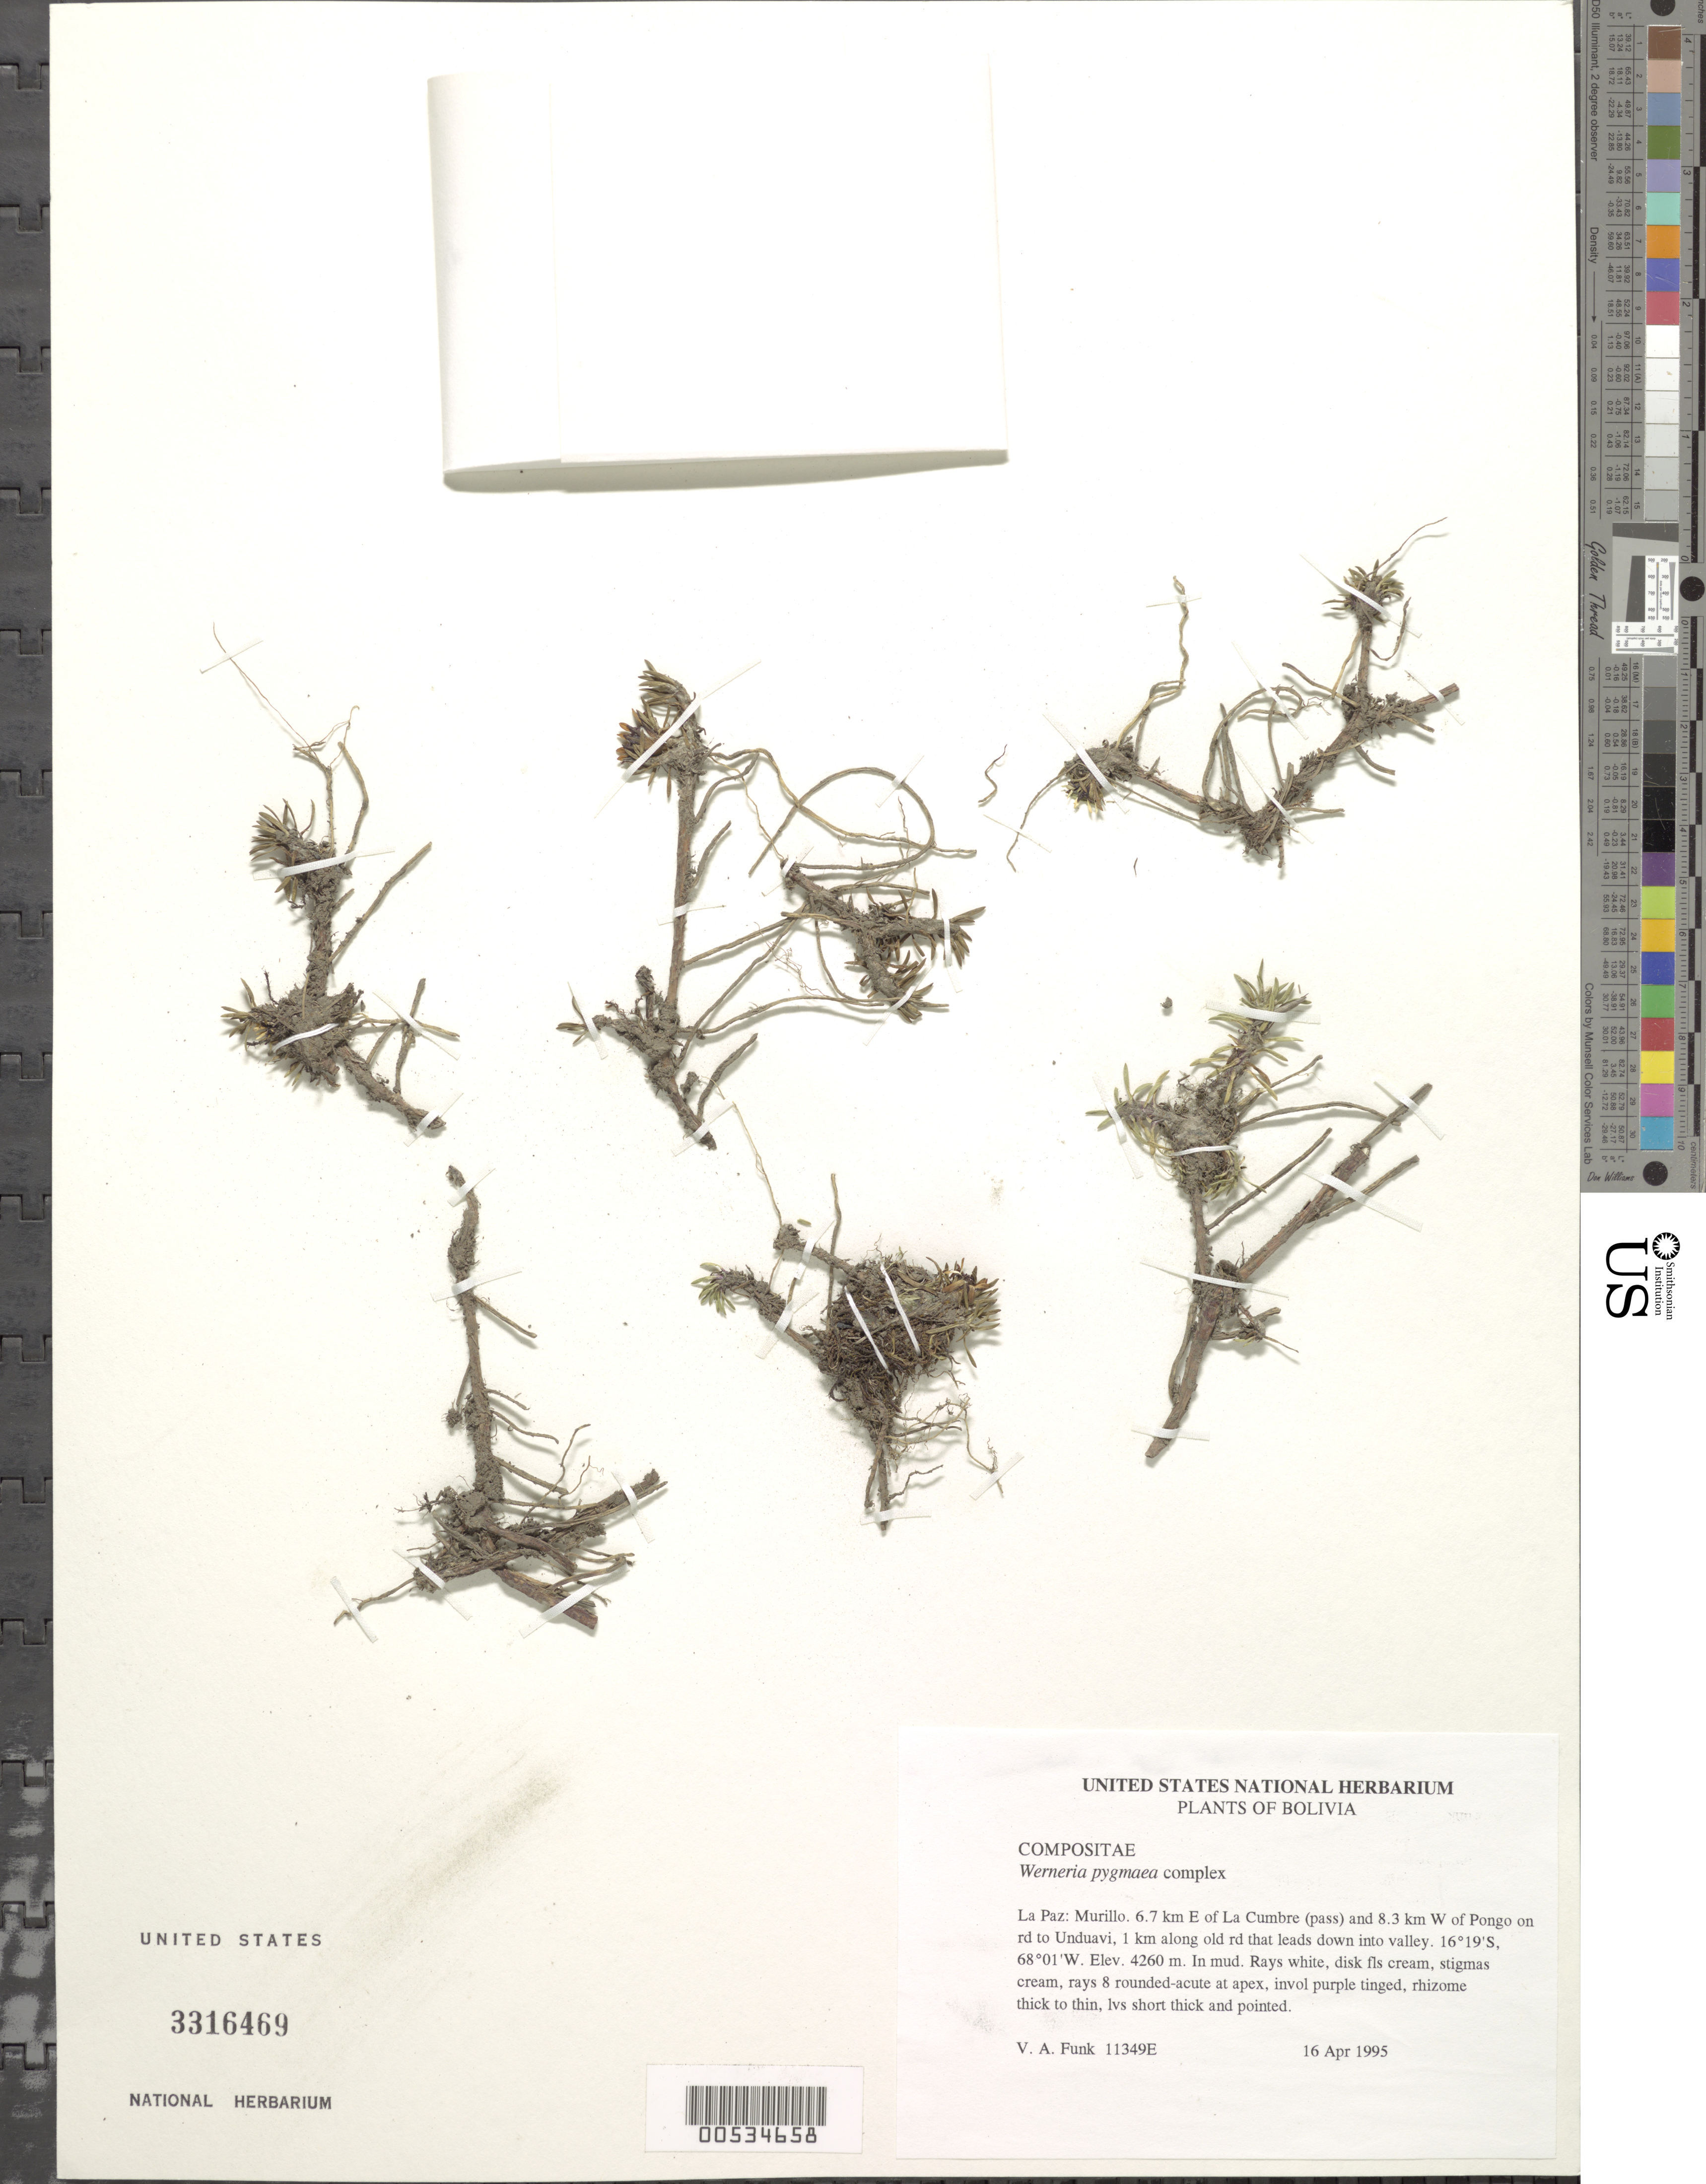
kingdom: Plantae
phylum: Tracheophyta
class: Magnoliopsida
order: Asterales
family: Asteraceae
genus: Werneria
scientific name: Werneria pygmaea complex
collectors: V. Funk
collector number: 11349E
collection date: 1995-04-16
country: Bolivia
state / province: La Paz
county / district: Murillo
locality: La Cumbre (pass), 6.7 km E of and 8.3 km W of Pongo on rd to Unduavi, 1 km along old rd that leads down into valley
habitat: In mud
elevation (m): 4260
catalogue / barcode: US 3316469